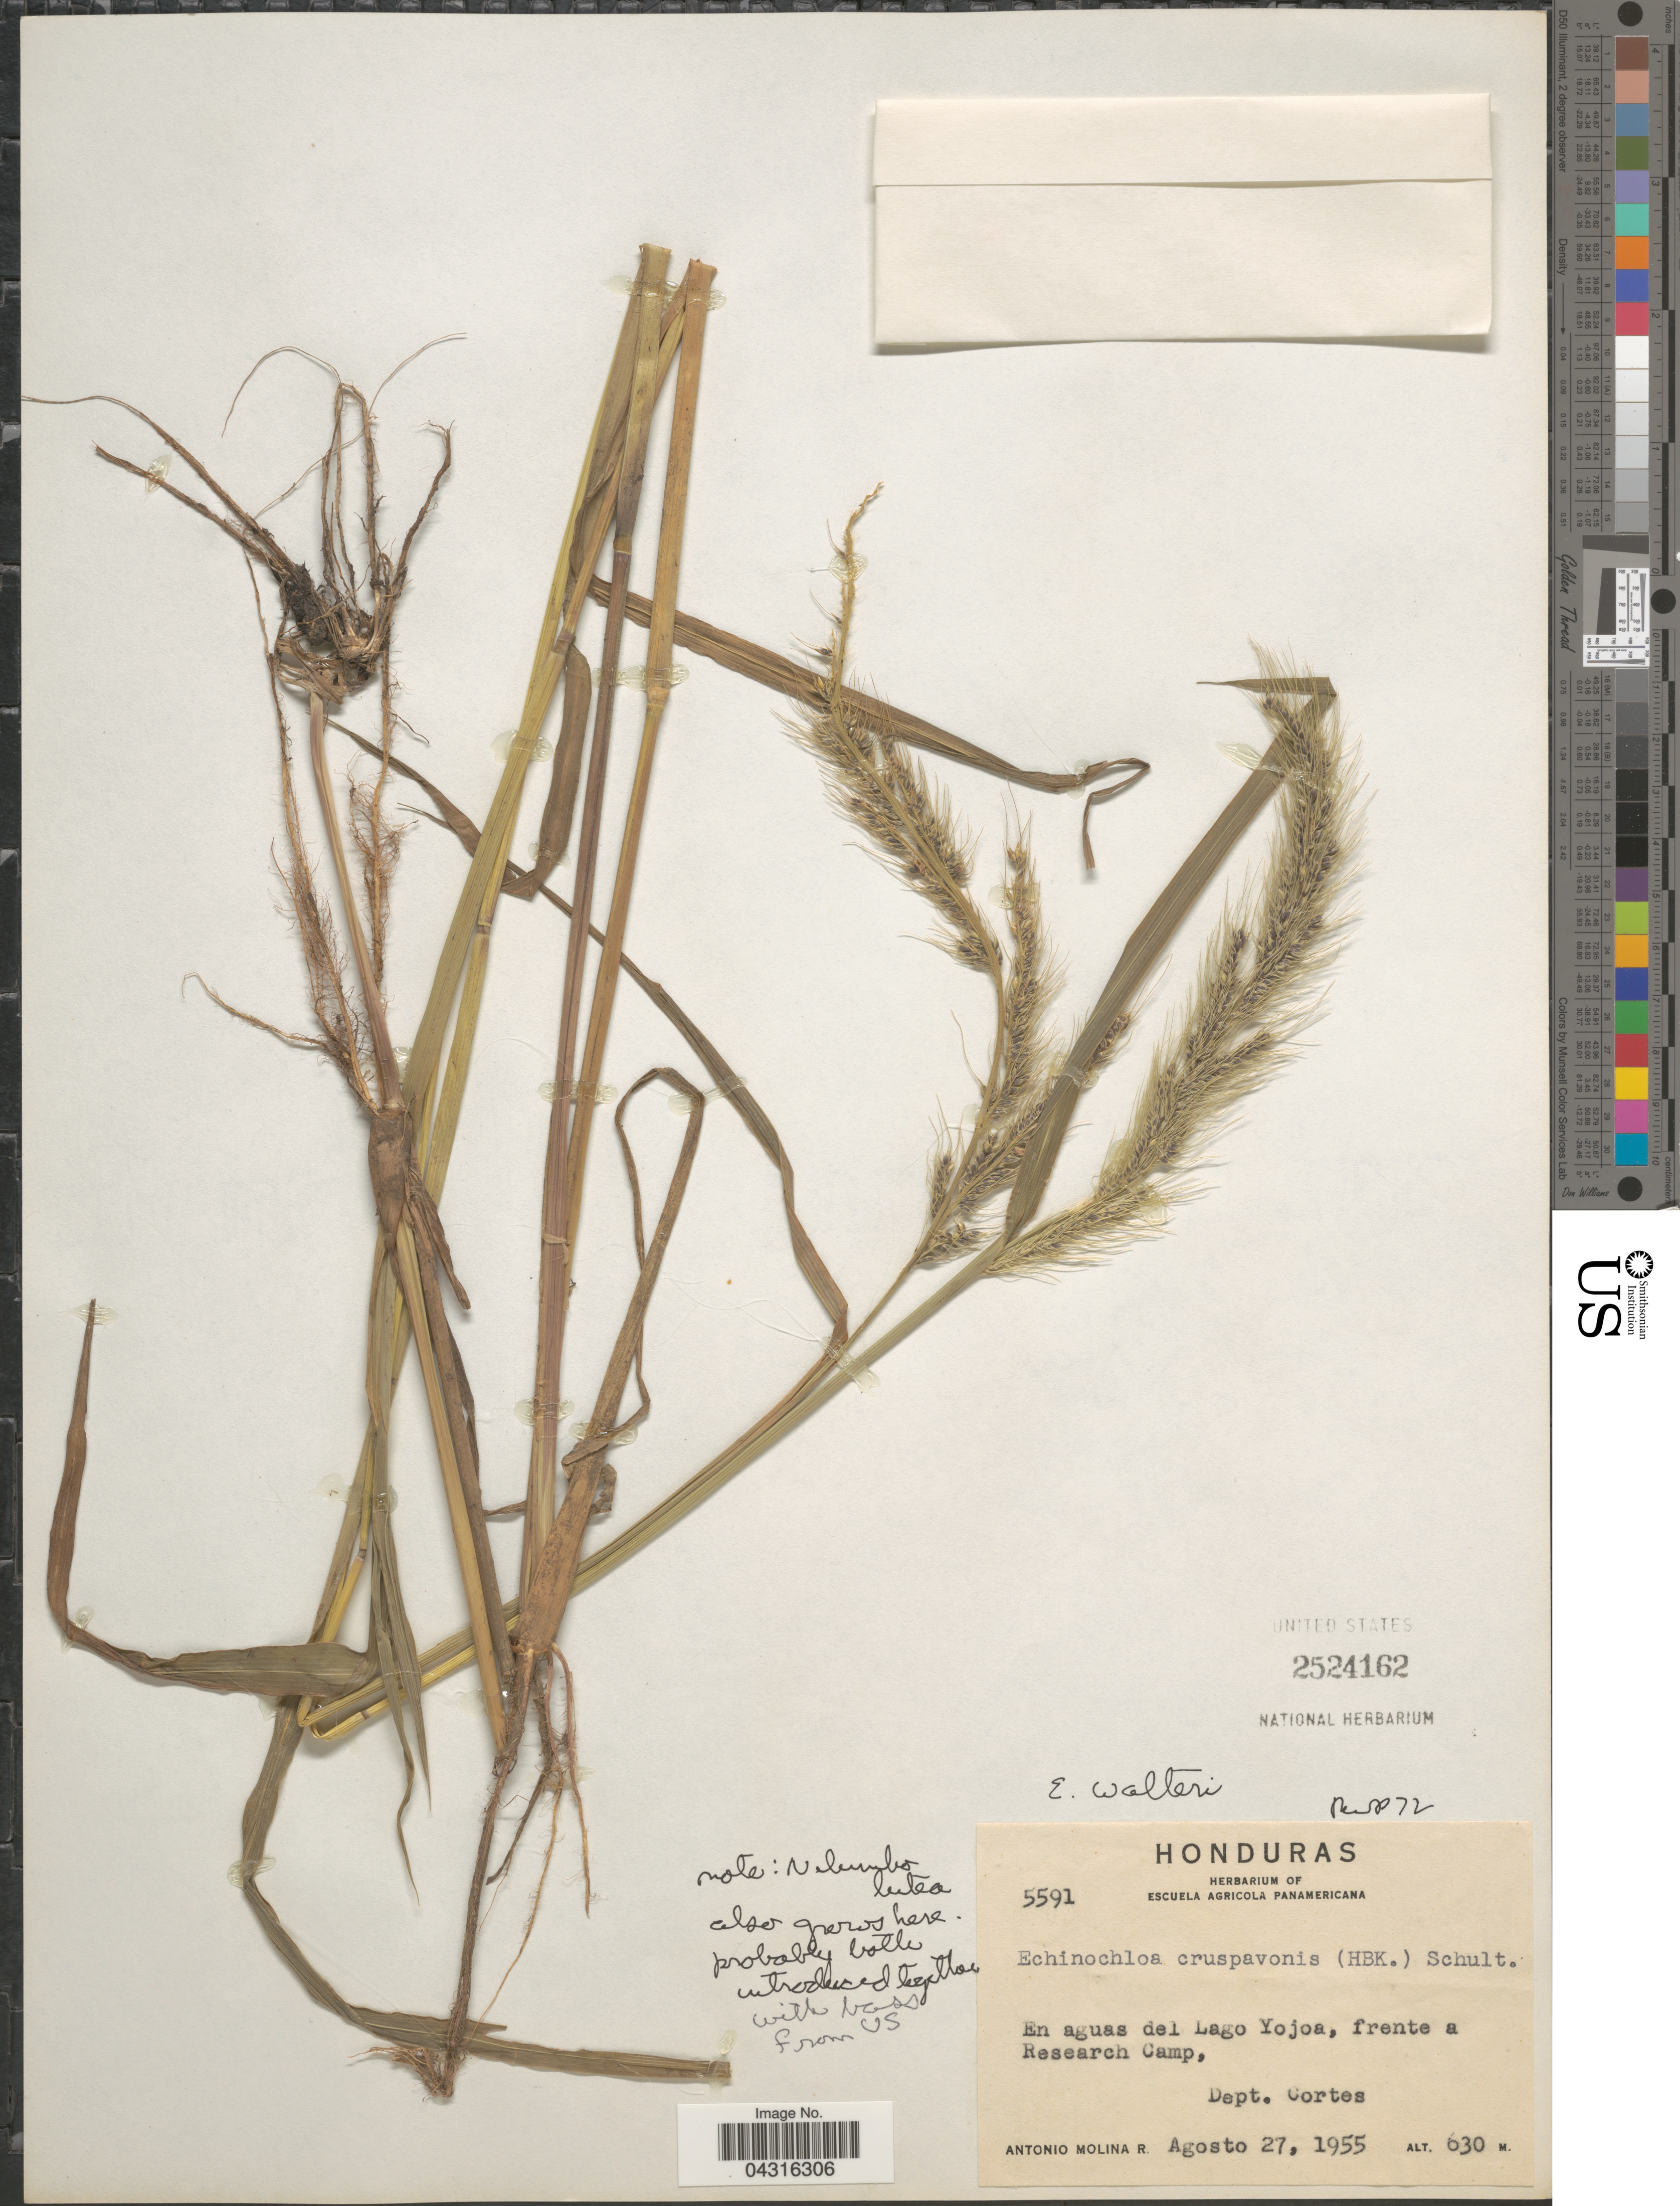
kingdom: Plantae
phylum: Tracheophyta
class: Liliopsida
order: Poales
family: Poaceae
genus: Echinochloa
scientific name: Echinochloa walteri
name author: (Pursh) A. Heller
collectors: A. Molina R.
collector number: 5591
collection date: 1955-08-27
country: Honduras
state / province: Cortes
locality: En aguas del Lago Yojoa, frente a Research Camp, Dept. Cortes.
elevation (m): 630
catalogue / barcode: US 2524162